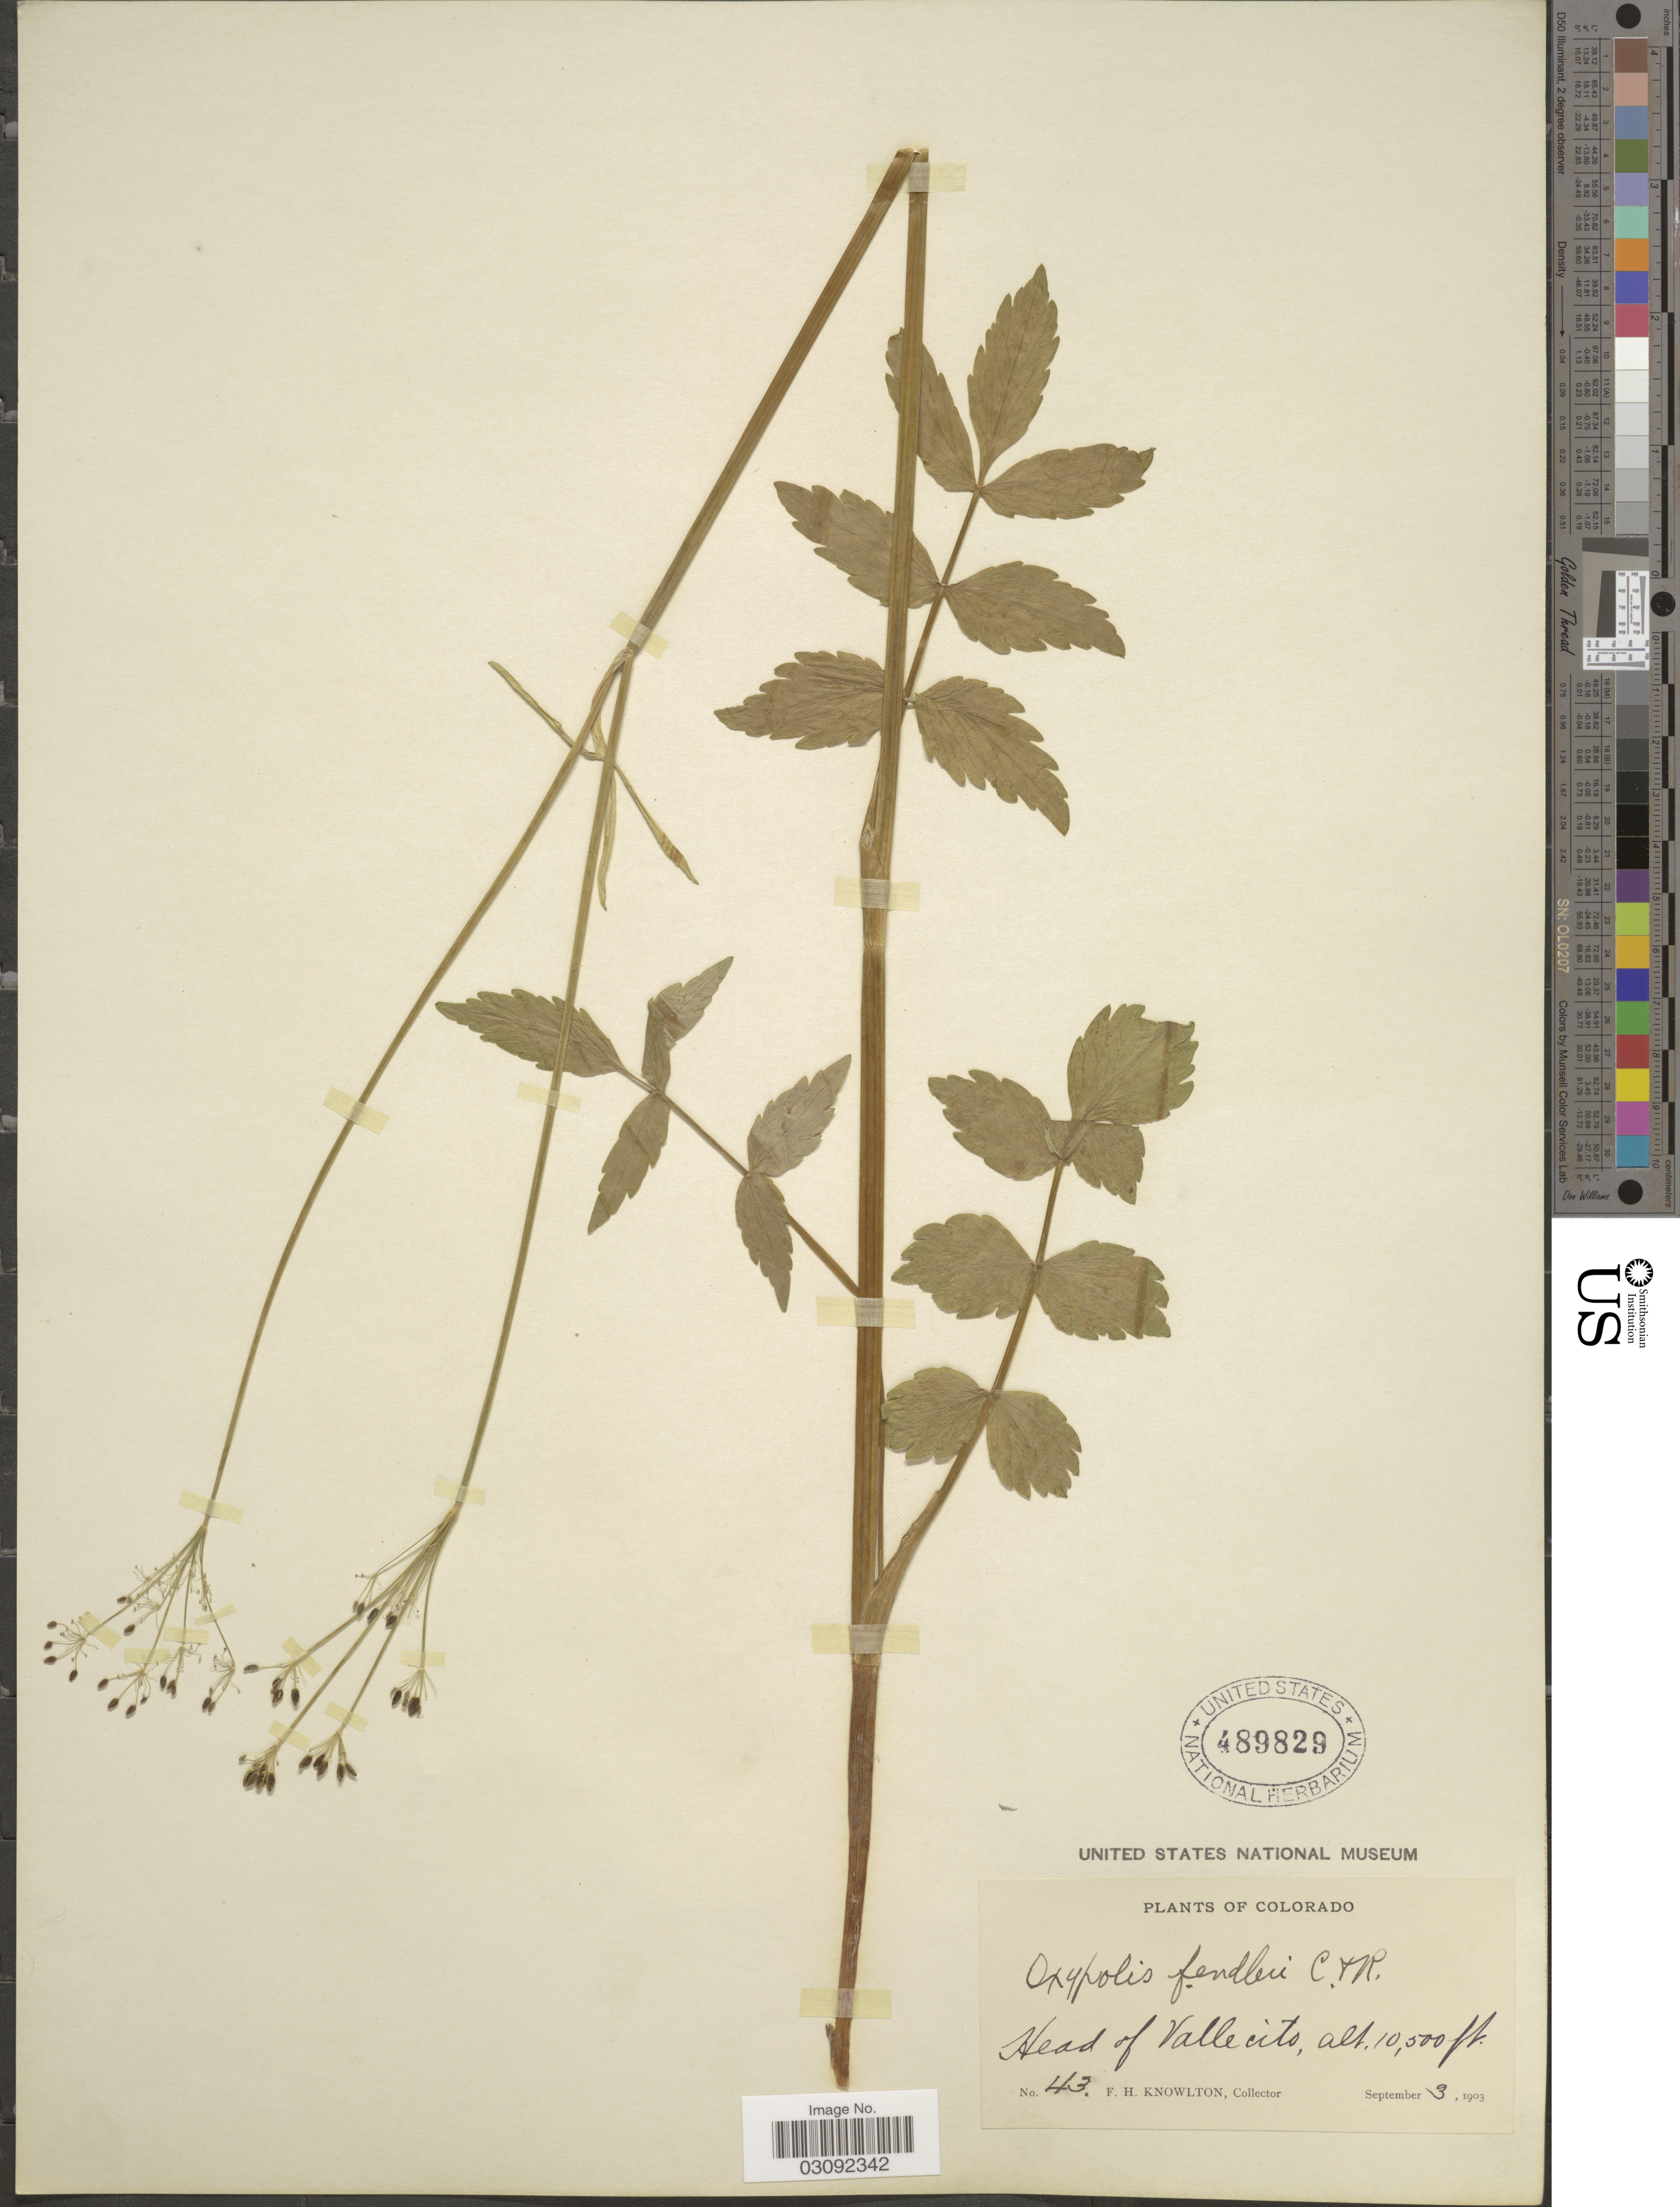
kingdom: Plantae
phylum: Tracheophyta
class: Magnoliopsida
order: Apiales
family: Apiaceae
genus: Oxypolis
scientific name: Oxypolis fendleri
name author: (A. Gray) A. Heller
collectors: F. H. Knowlton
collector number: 43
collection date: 1903-09-03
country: United States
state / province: Colorado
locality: Head of Vallecito.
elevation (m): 3200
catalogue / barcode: US 489829